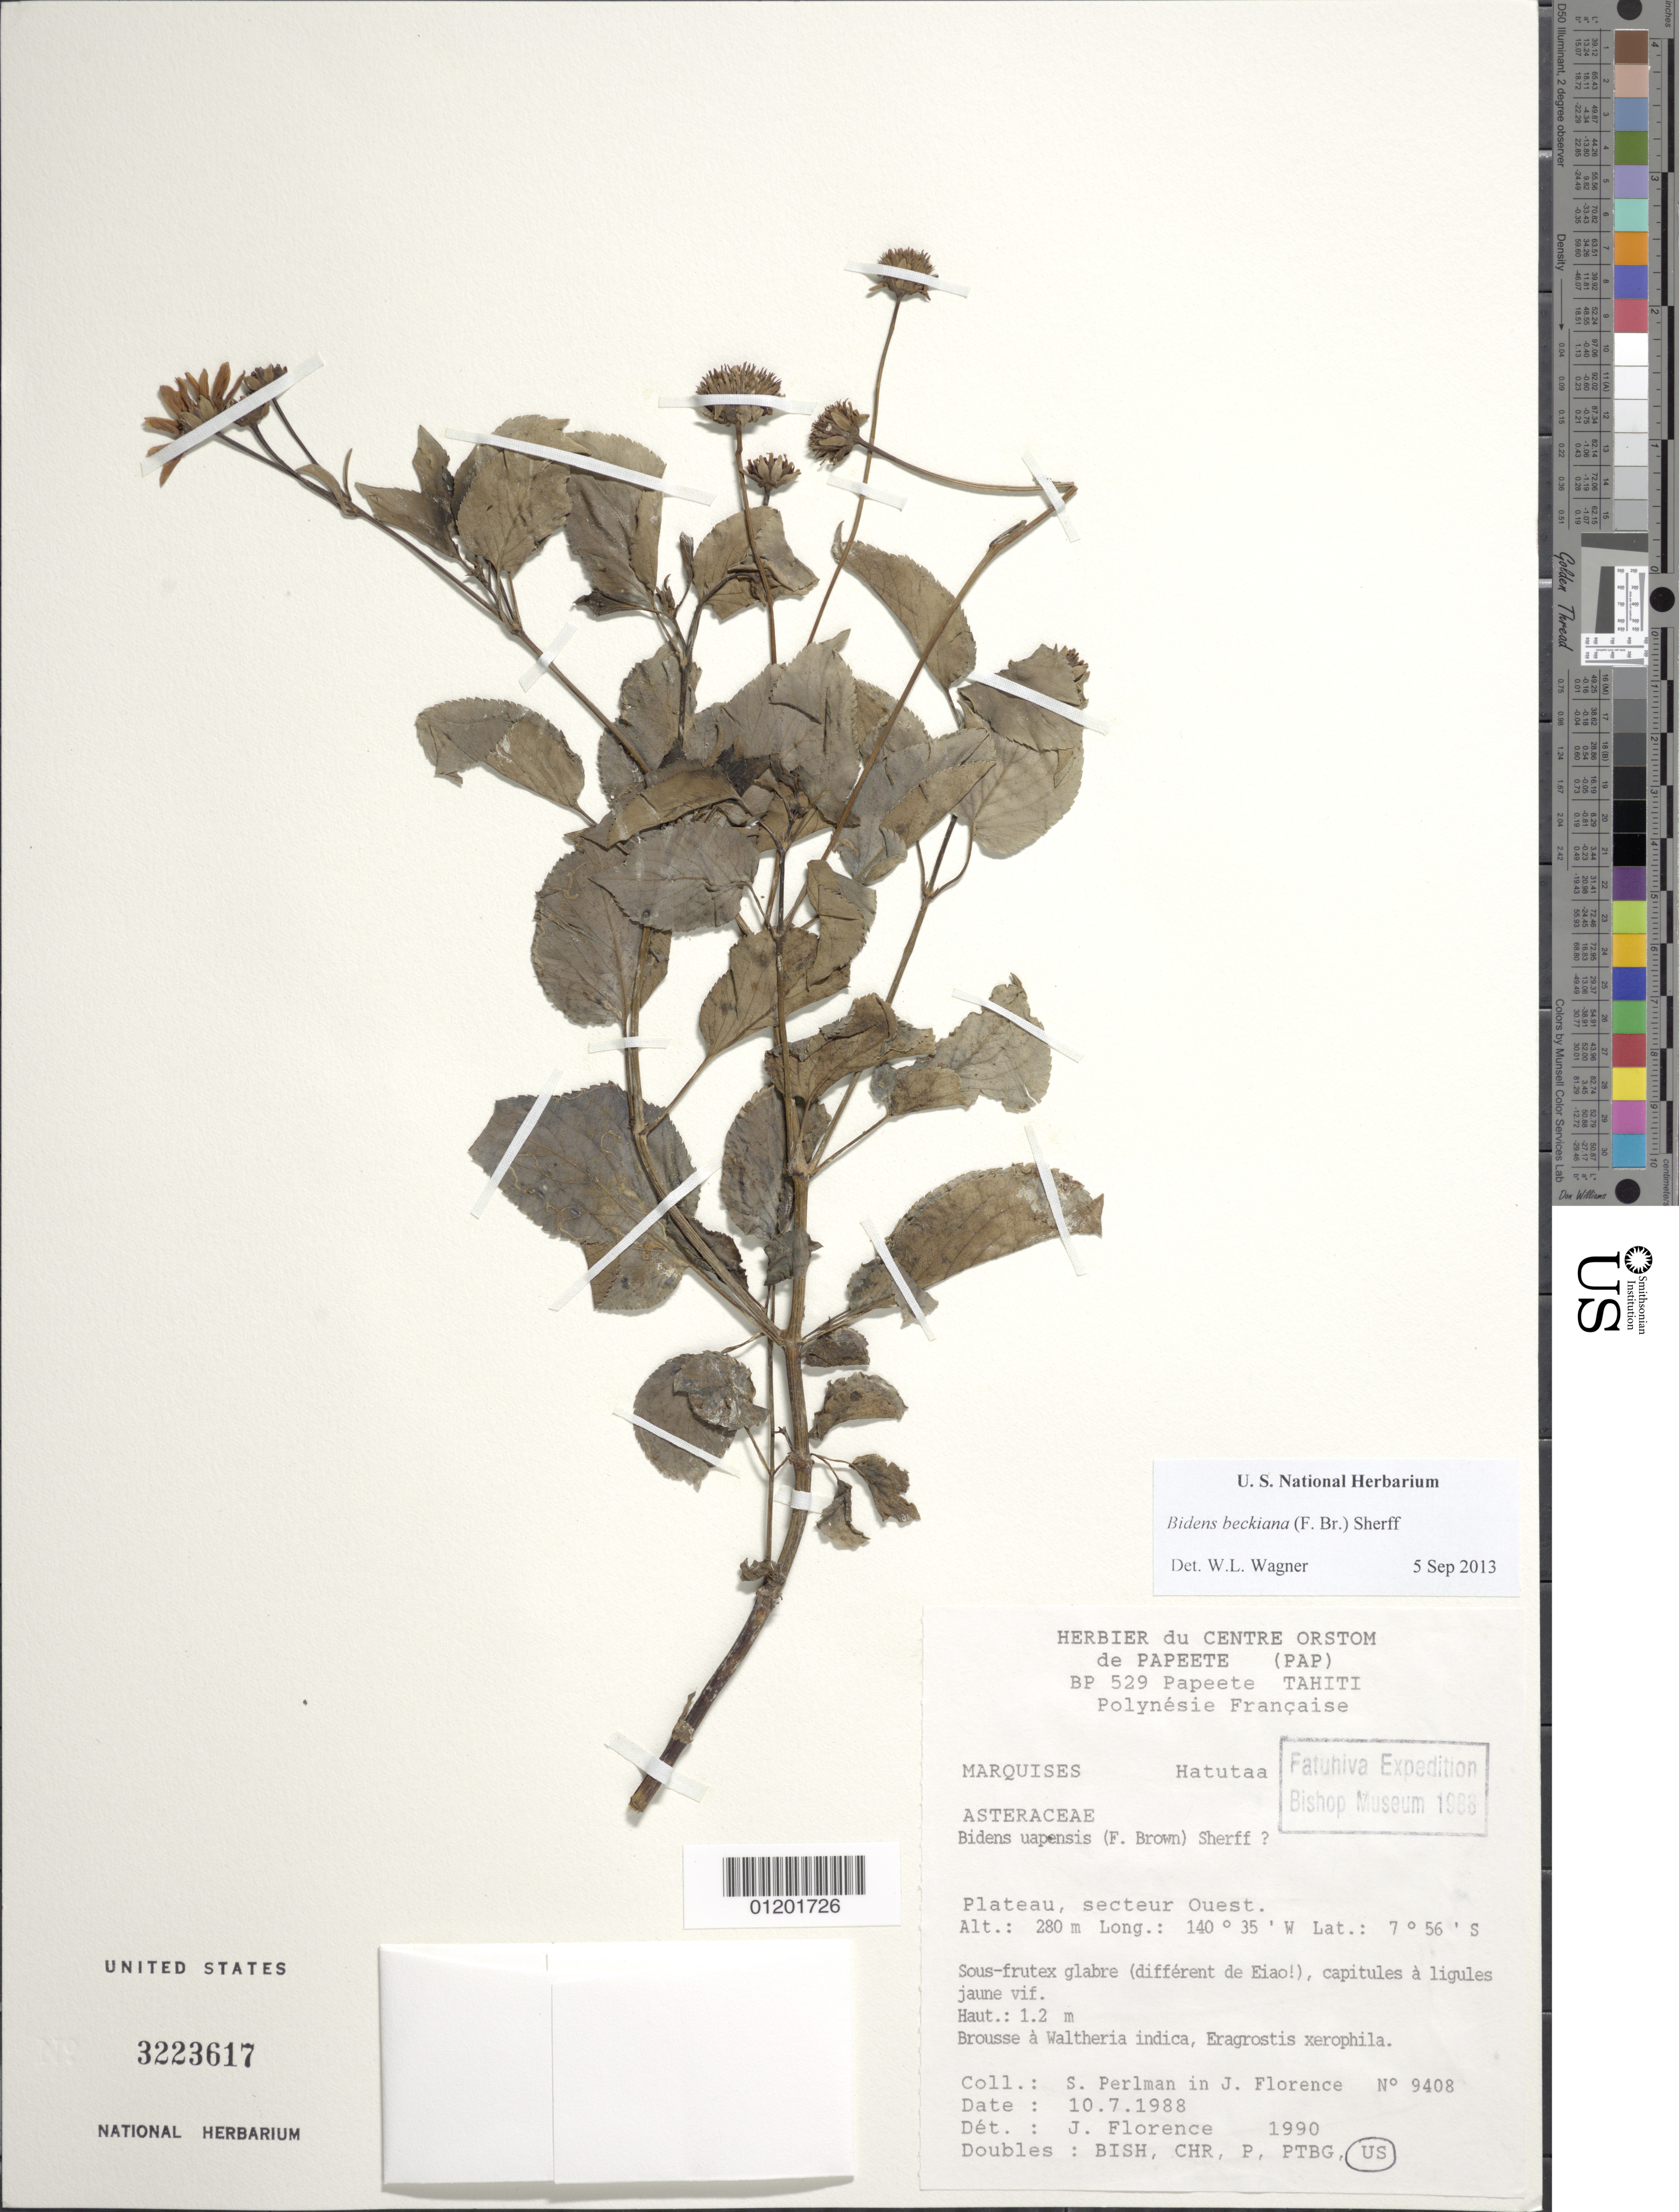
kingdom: Plantae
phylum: Tracheophyta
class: Magnoliopsida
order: Asterales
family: Asteraceae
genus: Bidens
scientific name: Bidens beckiana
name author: (F. Br.) Sherff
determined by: Wagner, W. L., (BOT), Smithsonian Institution - National Museum of Natural History (UNITED STATES)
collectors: J. Florence & S. P. Perlman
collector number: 9408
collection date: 1988-07-10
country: French Polynesia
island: Hatutaa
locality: Plateau, secteur Ouest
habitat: Brousse à Waltheria indica, Eragrostis xerophila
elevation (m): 280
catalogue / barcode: US 3223617